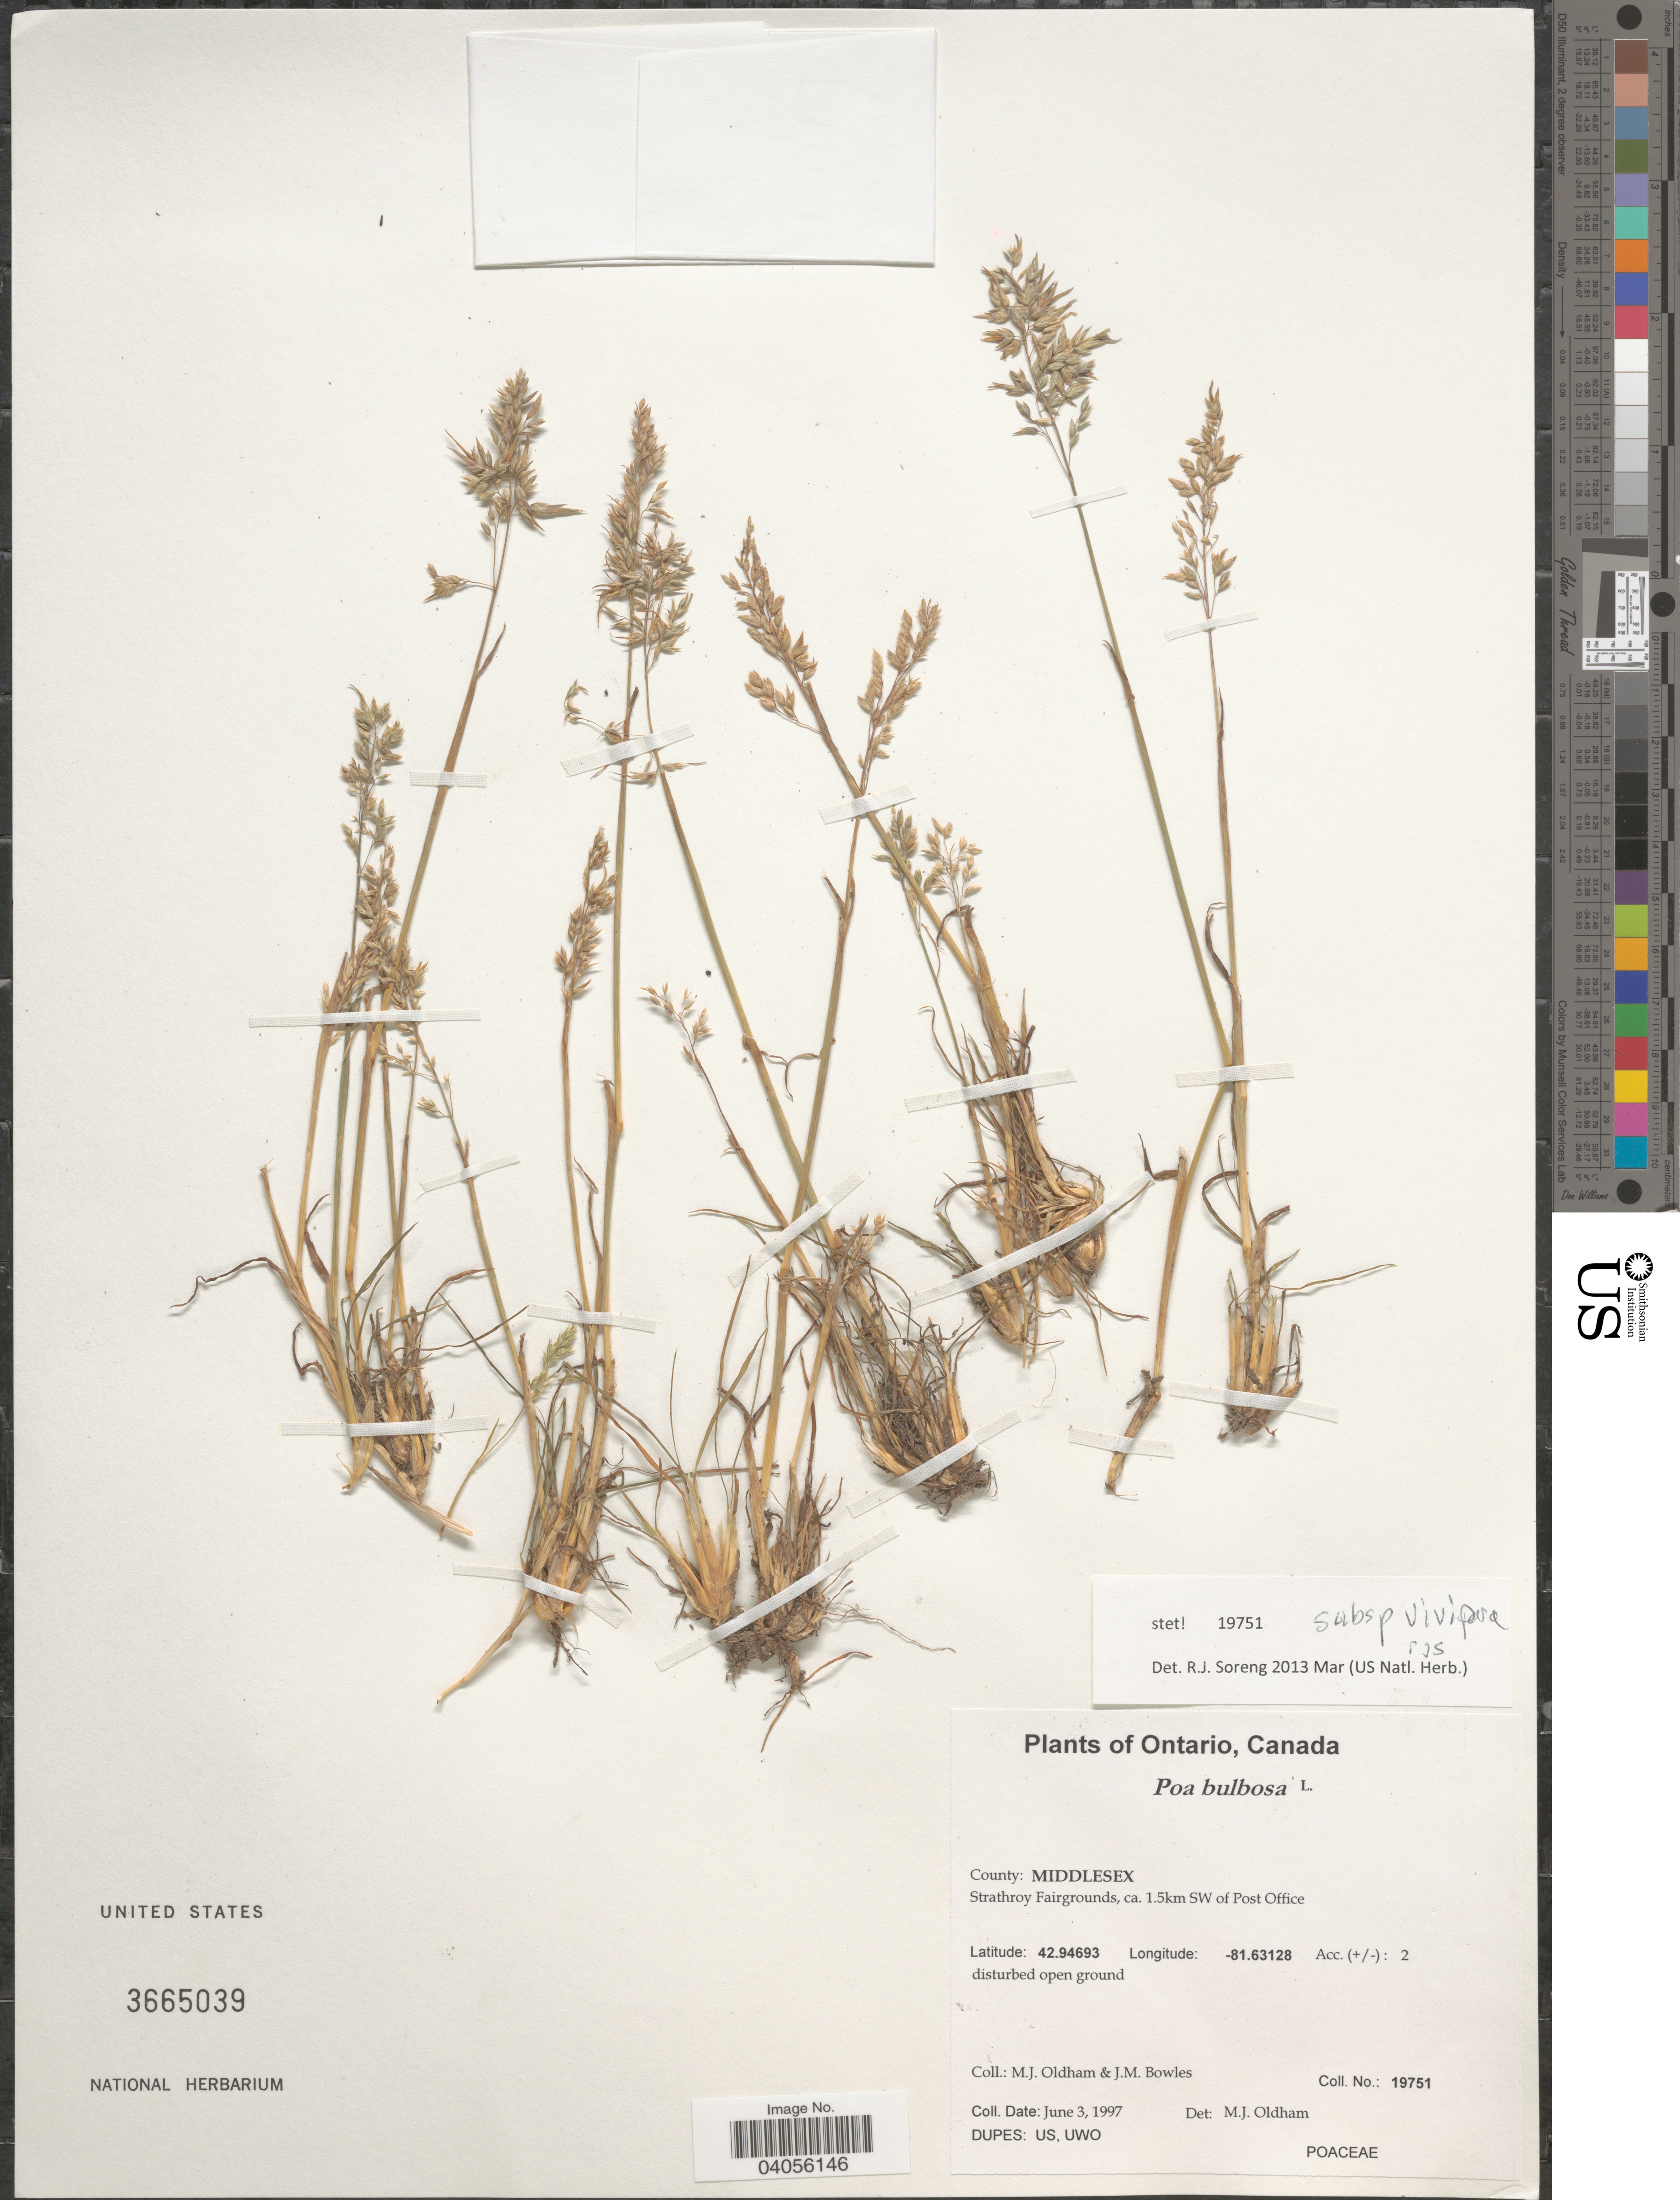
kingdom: Plantae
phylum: Tracheophyta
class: Liliopsida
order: Poales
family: Poaceae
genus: Poa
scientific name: Poa bulbosa subsp. vivipara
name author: (Koeler) Arcang.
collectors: M. Oldham & J. Bowles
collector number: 19751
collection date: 1997-06-03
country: Canada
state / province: Ontario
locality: County: Middlesex. Strathroy Fairgrounds, ca. 1.5km SW of Post Office.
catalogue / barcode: US 3665039